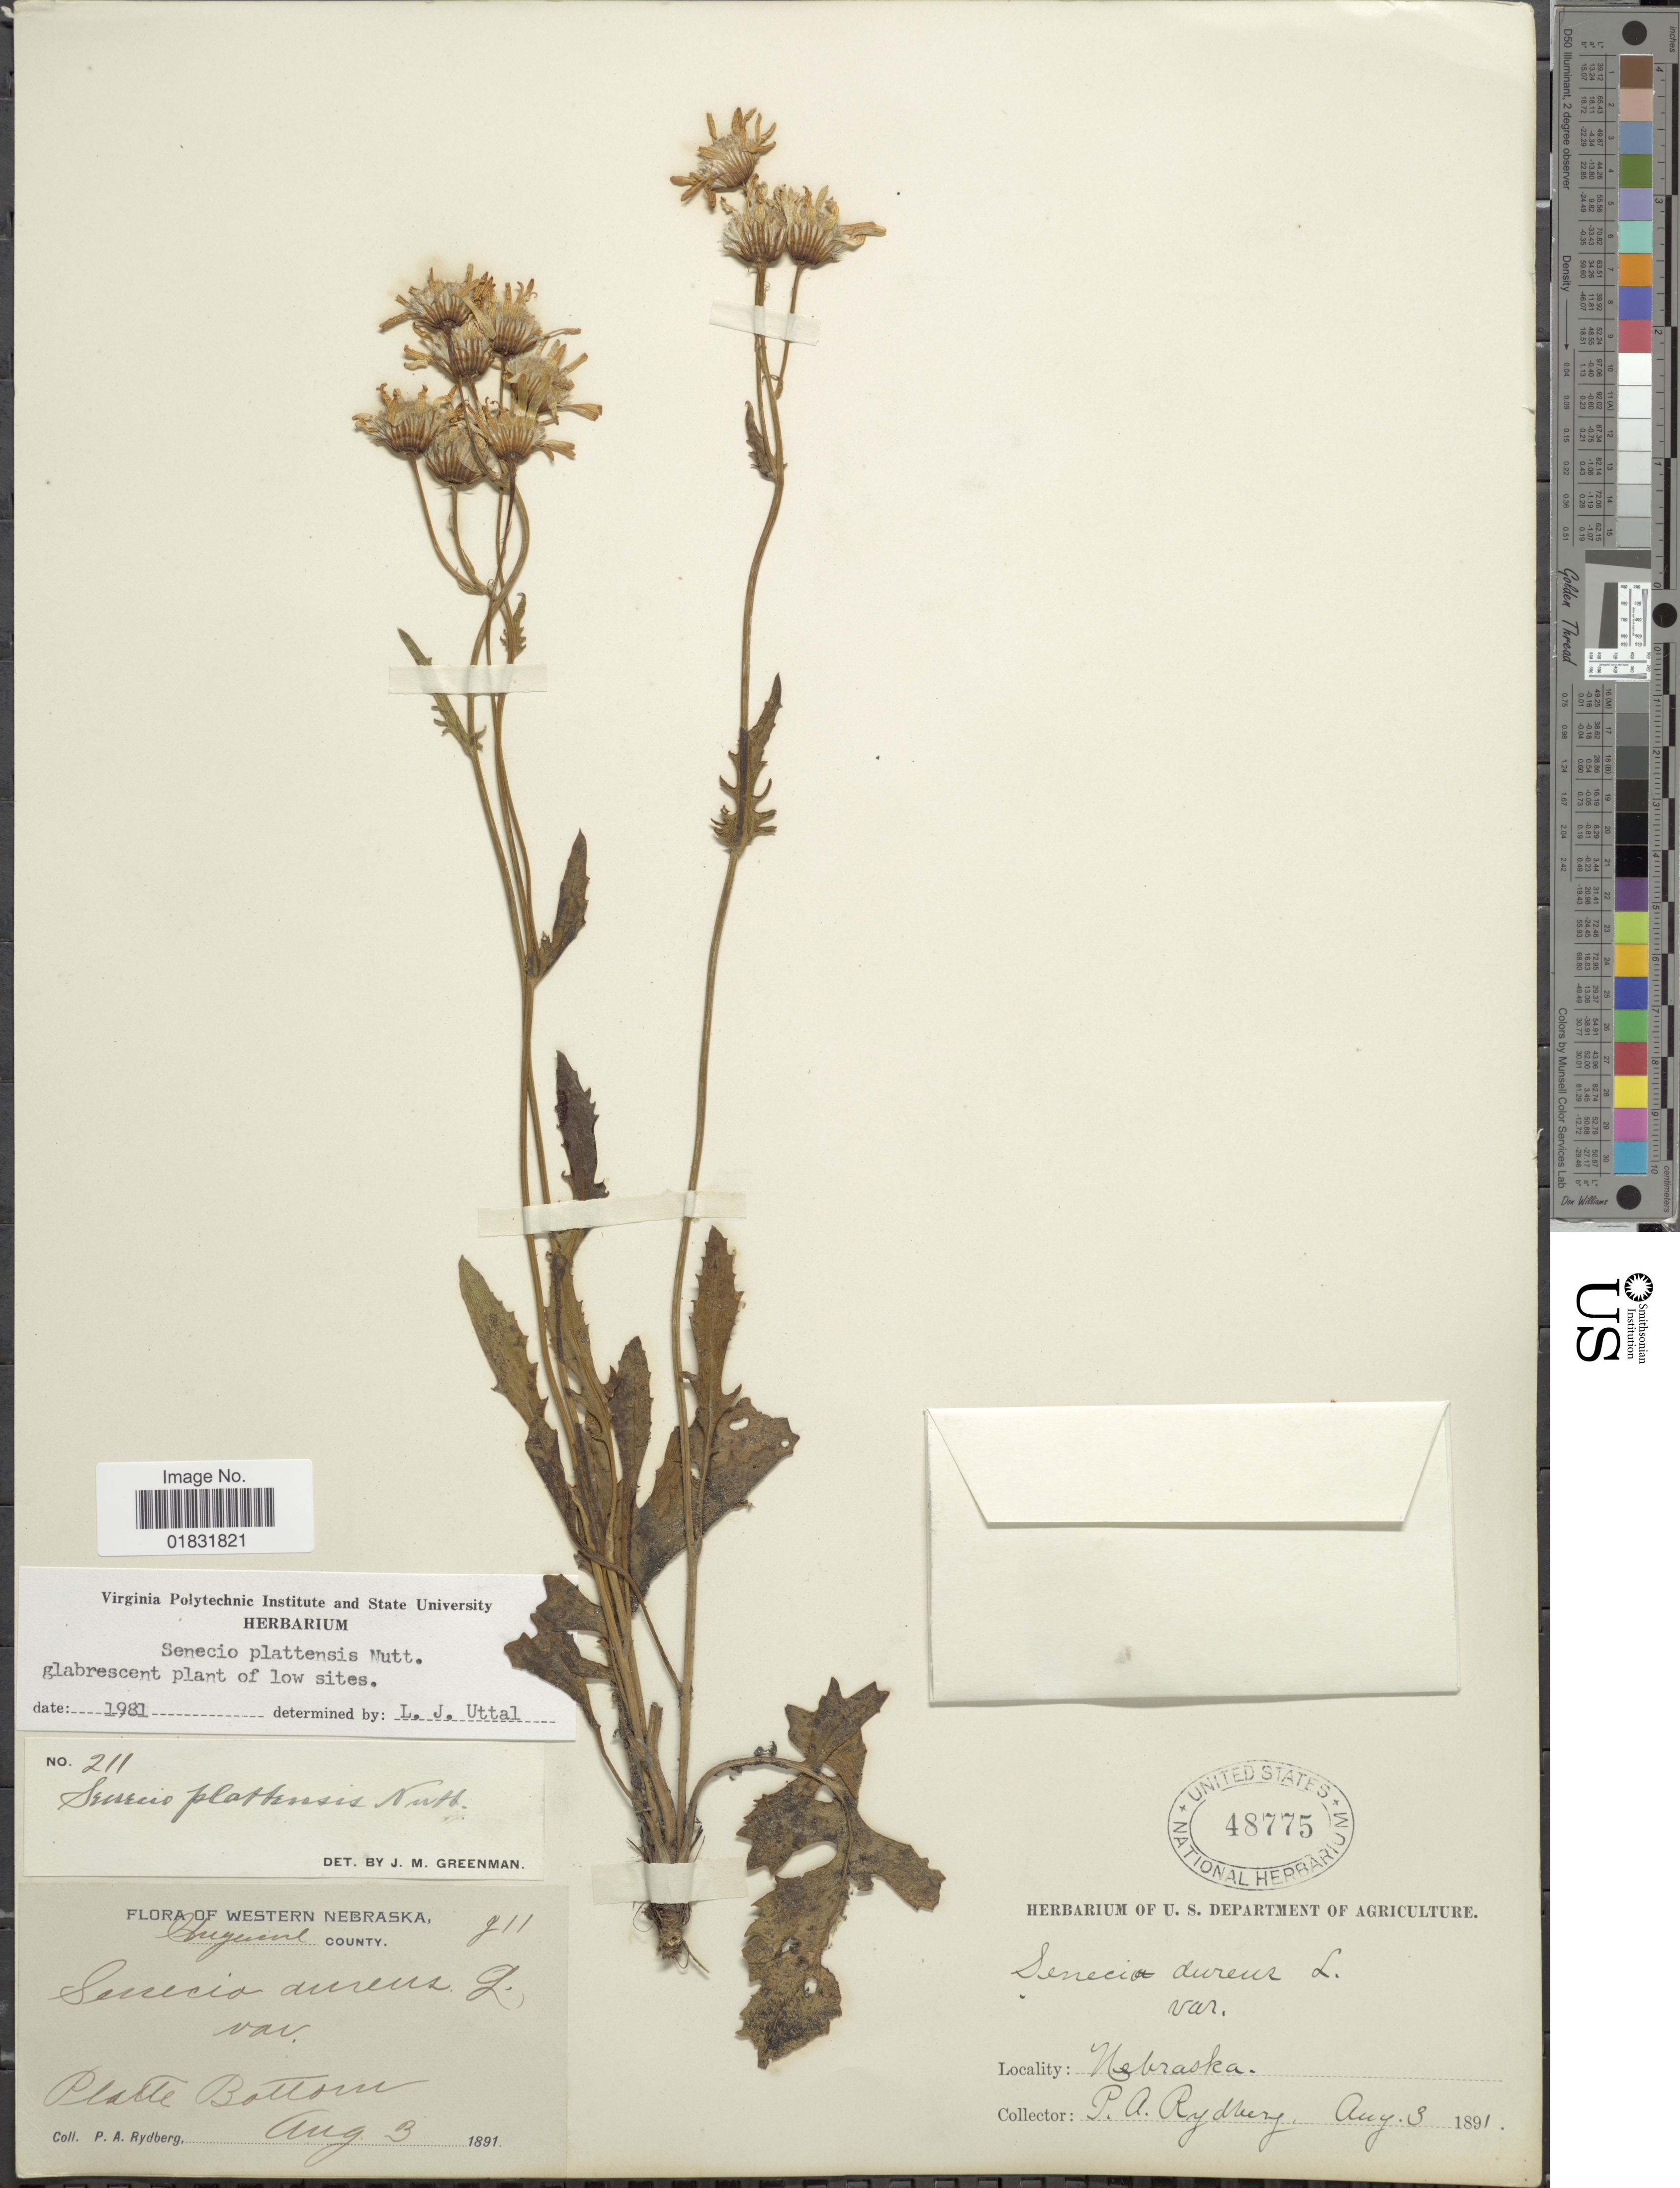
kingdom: Plantae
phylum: Tracheophyta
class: Magnoliopsida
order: Asterales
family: Asteraceae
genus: Packera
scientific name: Packera plattensis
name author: W.A. Weber & Á. Löve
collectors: P. A. Rydberg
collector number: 211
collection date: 1891-08-03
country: United States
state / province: Nebraska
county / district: Cheyenne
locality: Western Nebraska, Platte Bottom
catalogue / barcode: US 48775